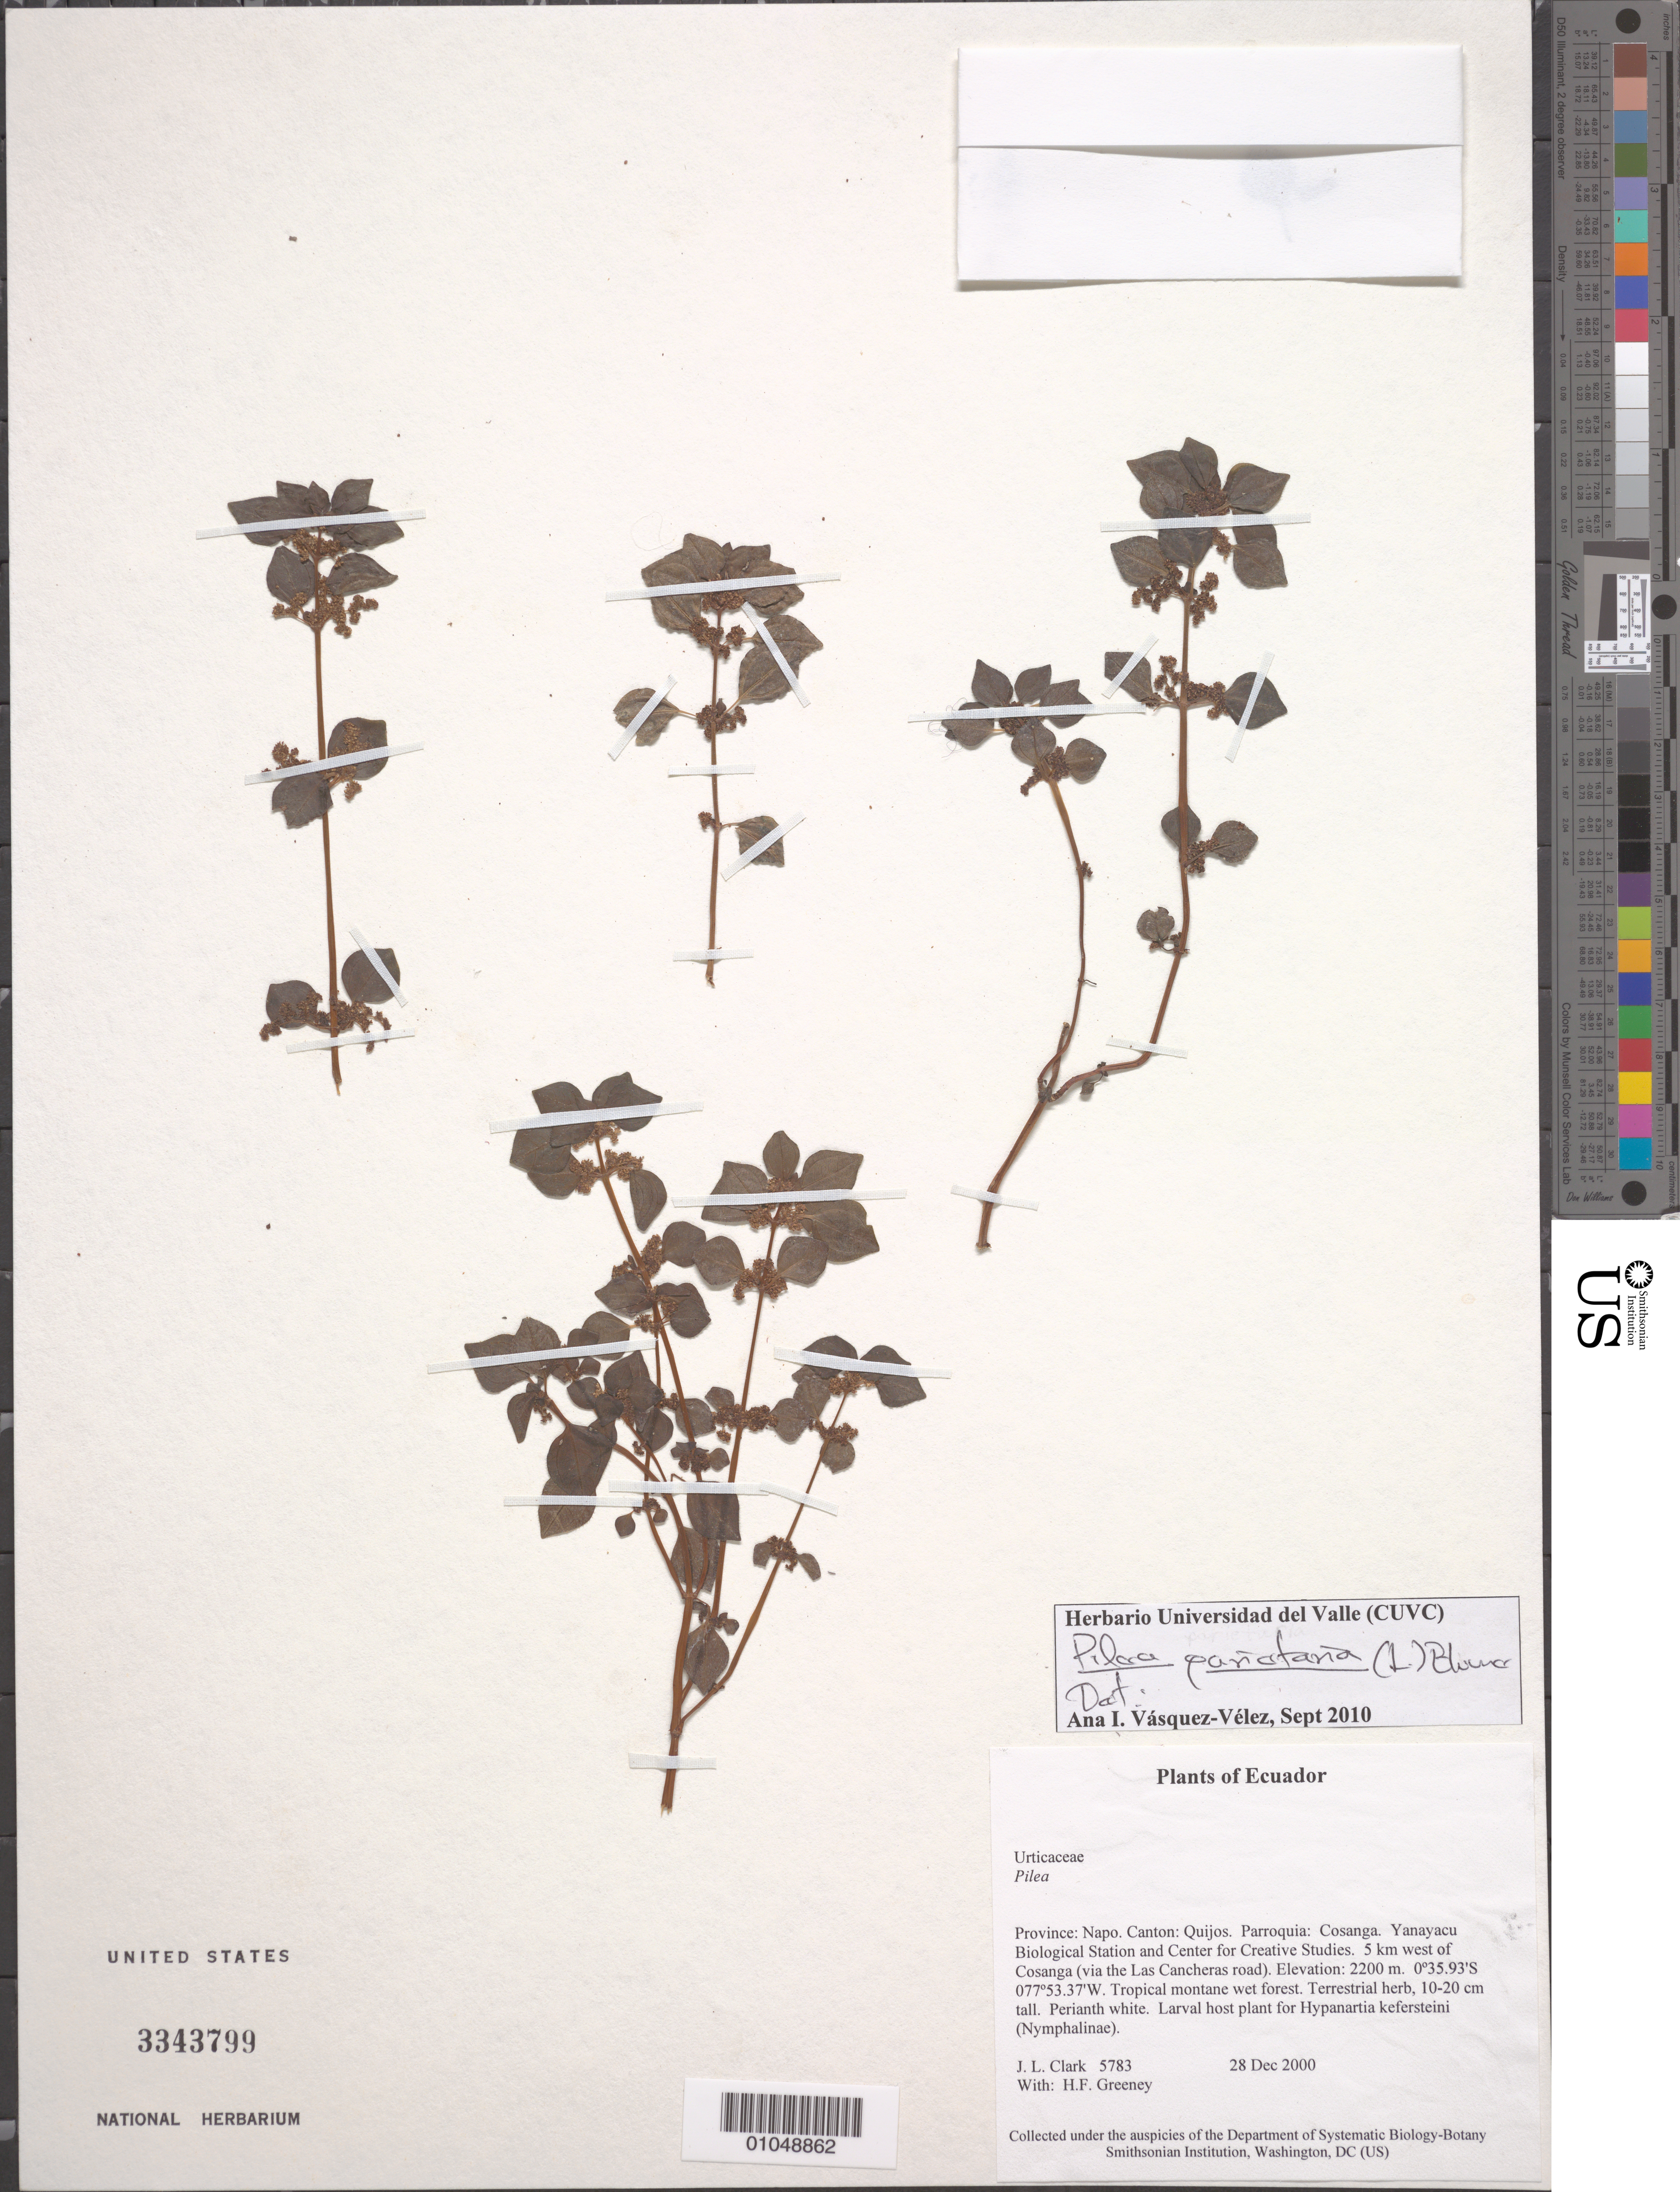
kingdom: Plantae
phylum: Tracheophyta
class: Magnoliopsida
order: Rosales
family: Urticaceae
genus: Pilea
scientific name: Pilea parietaria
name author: (L.) Blume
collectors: J. L. Clark & H. Greeney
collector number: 5783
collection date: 2000-12-28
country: Ecuador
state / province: Napo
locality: Canton: Quijos. Parroquia: Cosanga. Yanayacu Biological Station and Center for Creative Studies. 5 km west of Cosanga (via the Las Cancheras road).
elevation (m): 2200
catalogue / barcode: US 3343799